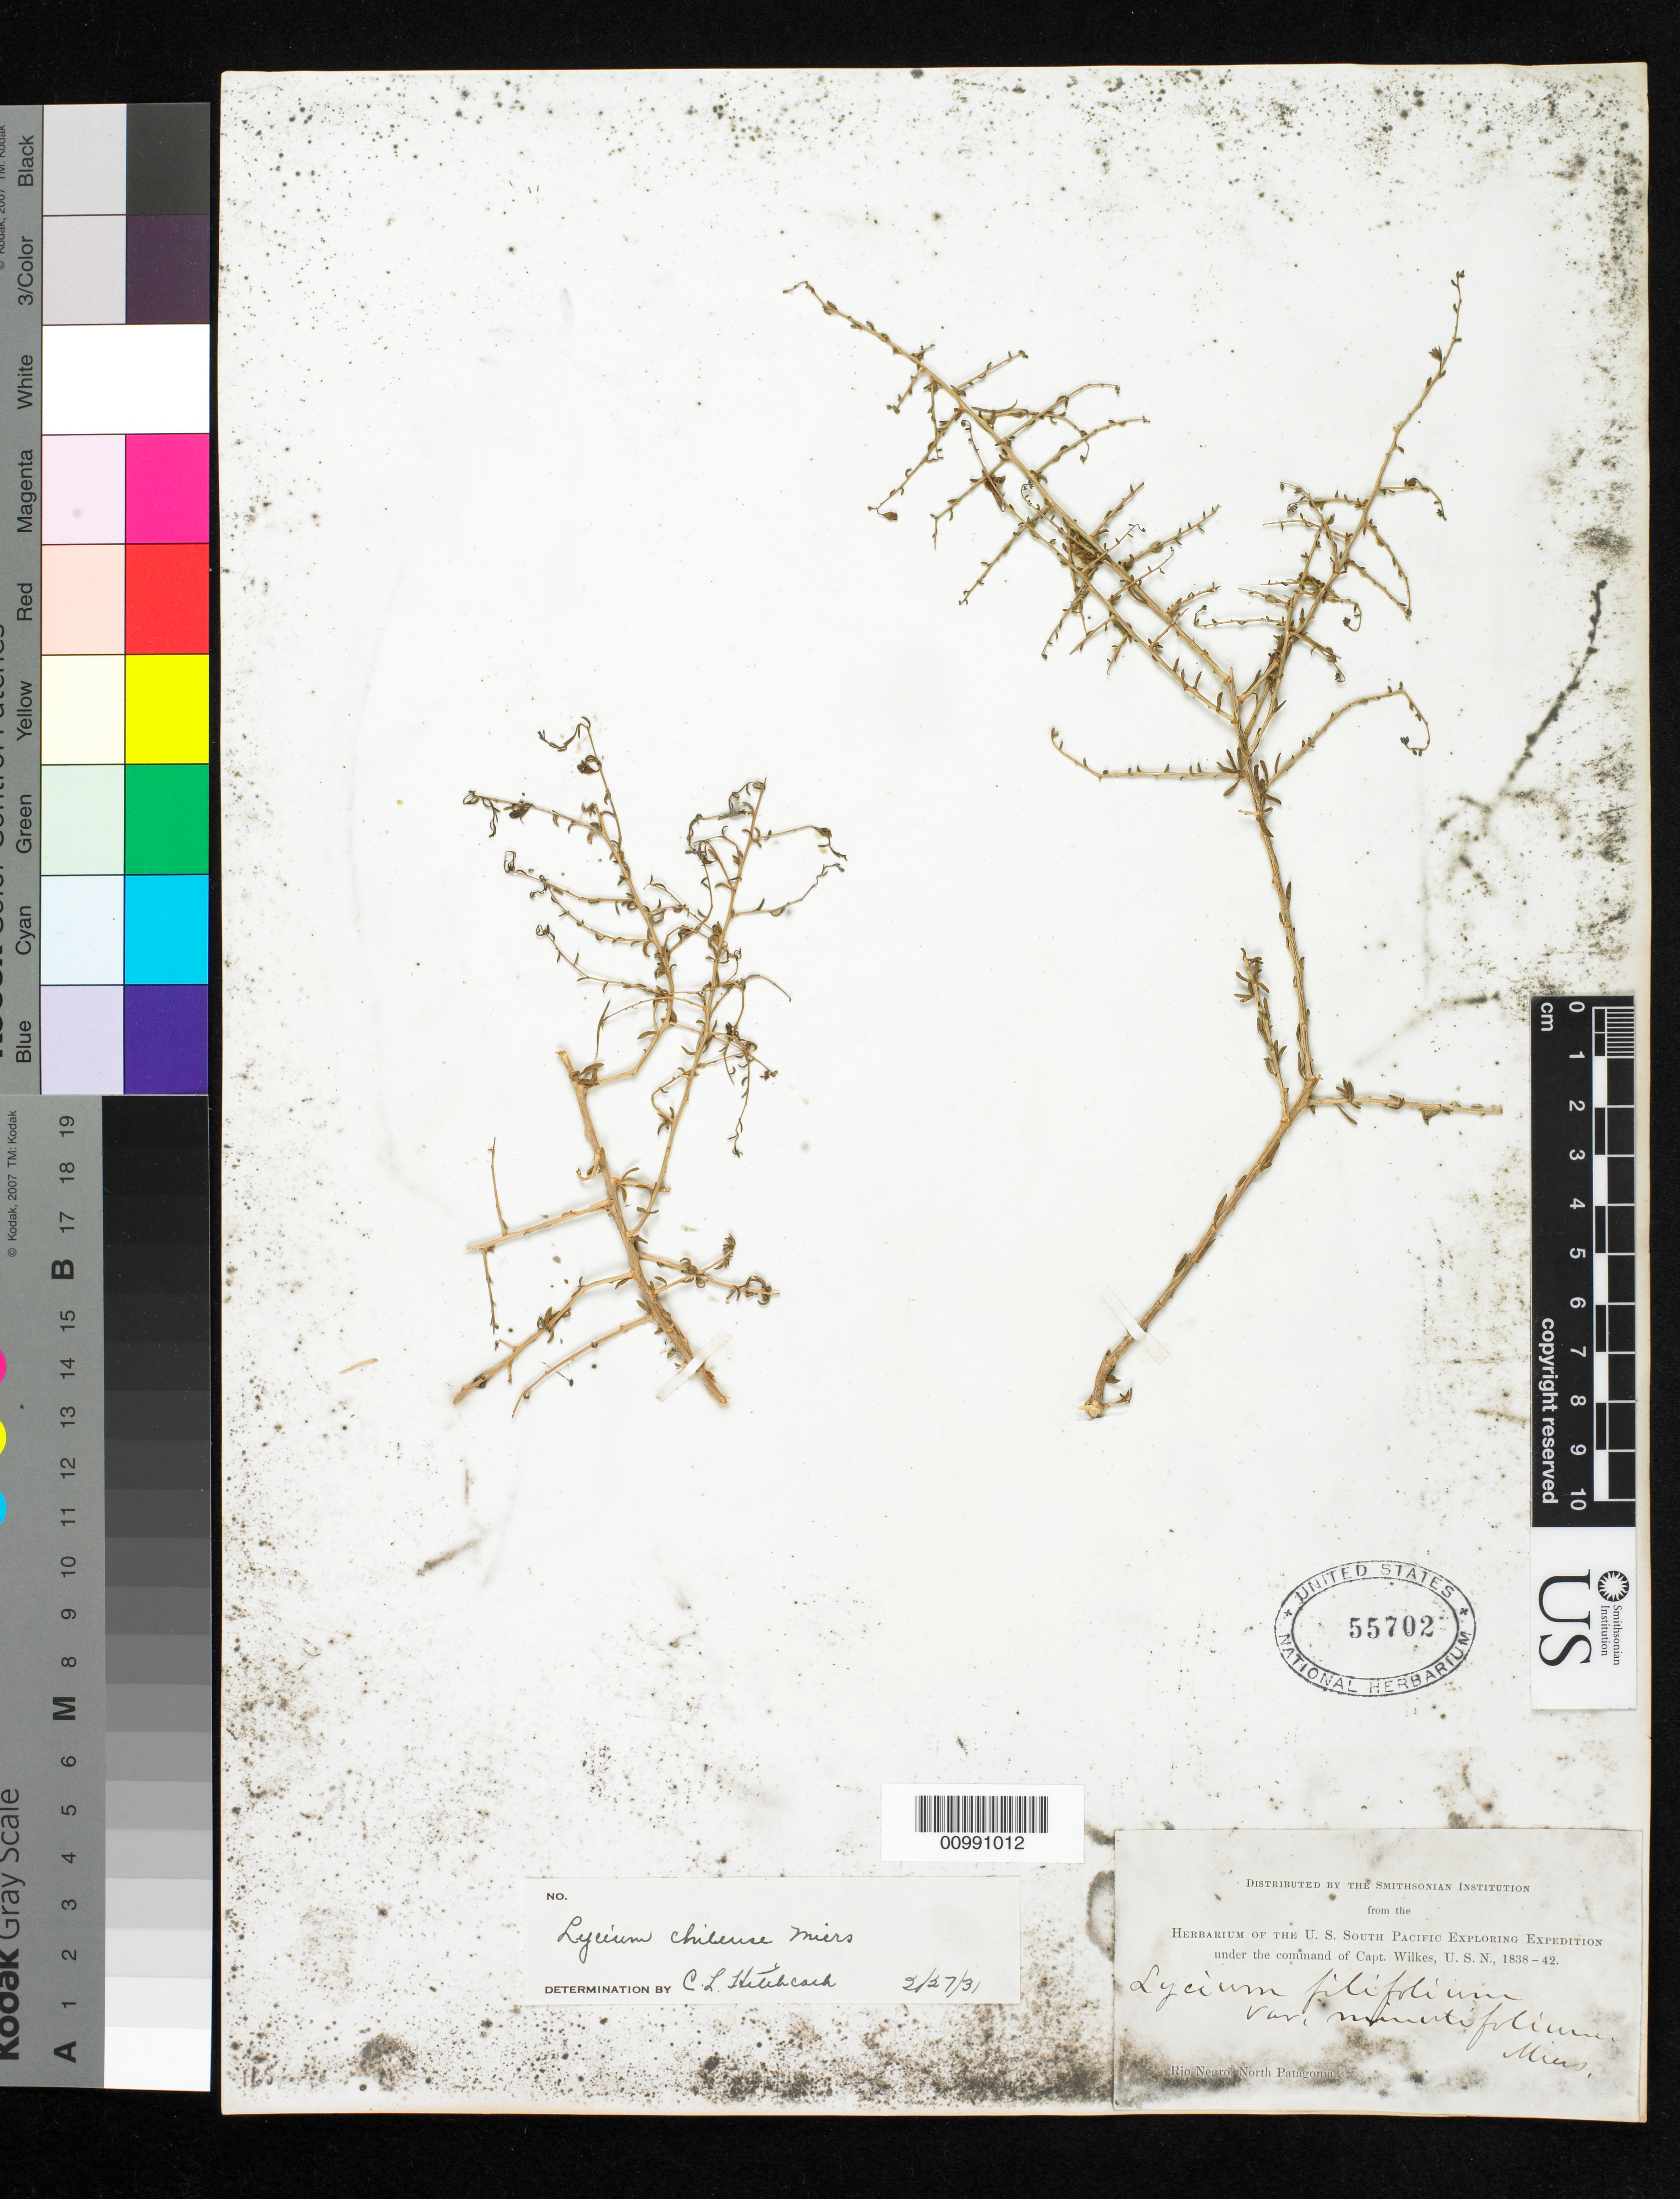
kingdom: Plantae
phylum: Tracheophyta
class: Magnoliopsida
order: Solanales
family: Solanaceae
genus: Lycium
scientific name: Lycium chilense var. minutifolium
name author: A. Terracc.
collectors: Wilkes Explor. Exped.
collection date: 1838/1842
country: Argentina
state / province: Rio Negro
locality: Rio Negro North Patagonia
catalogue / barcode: US 55702